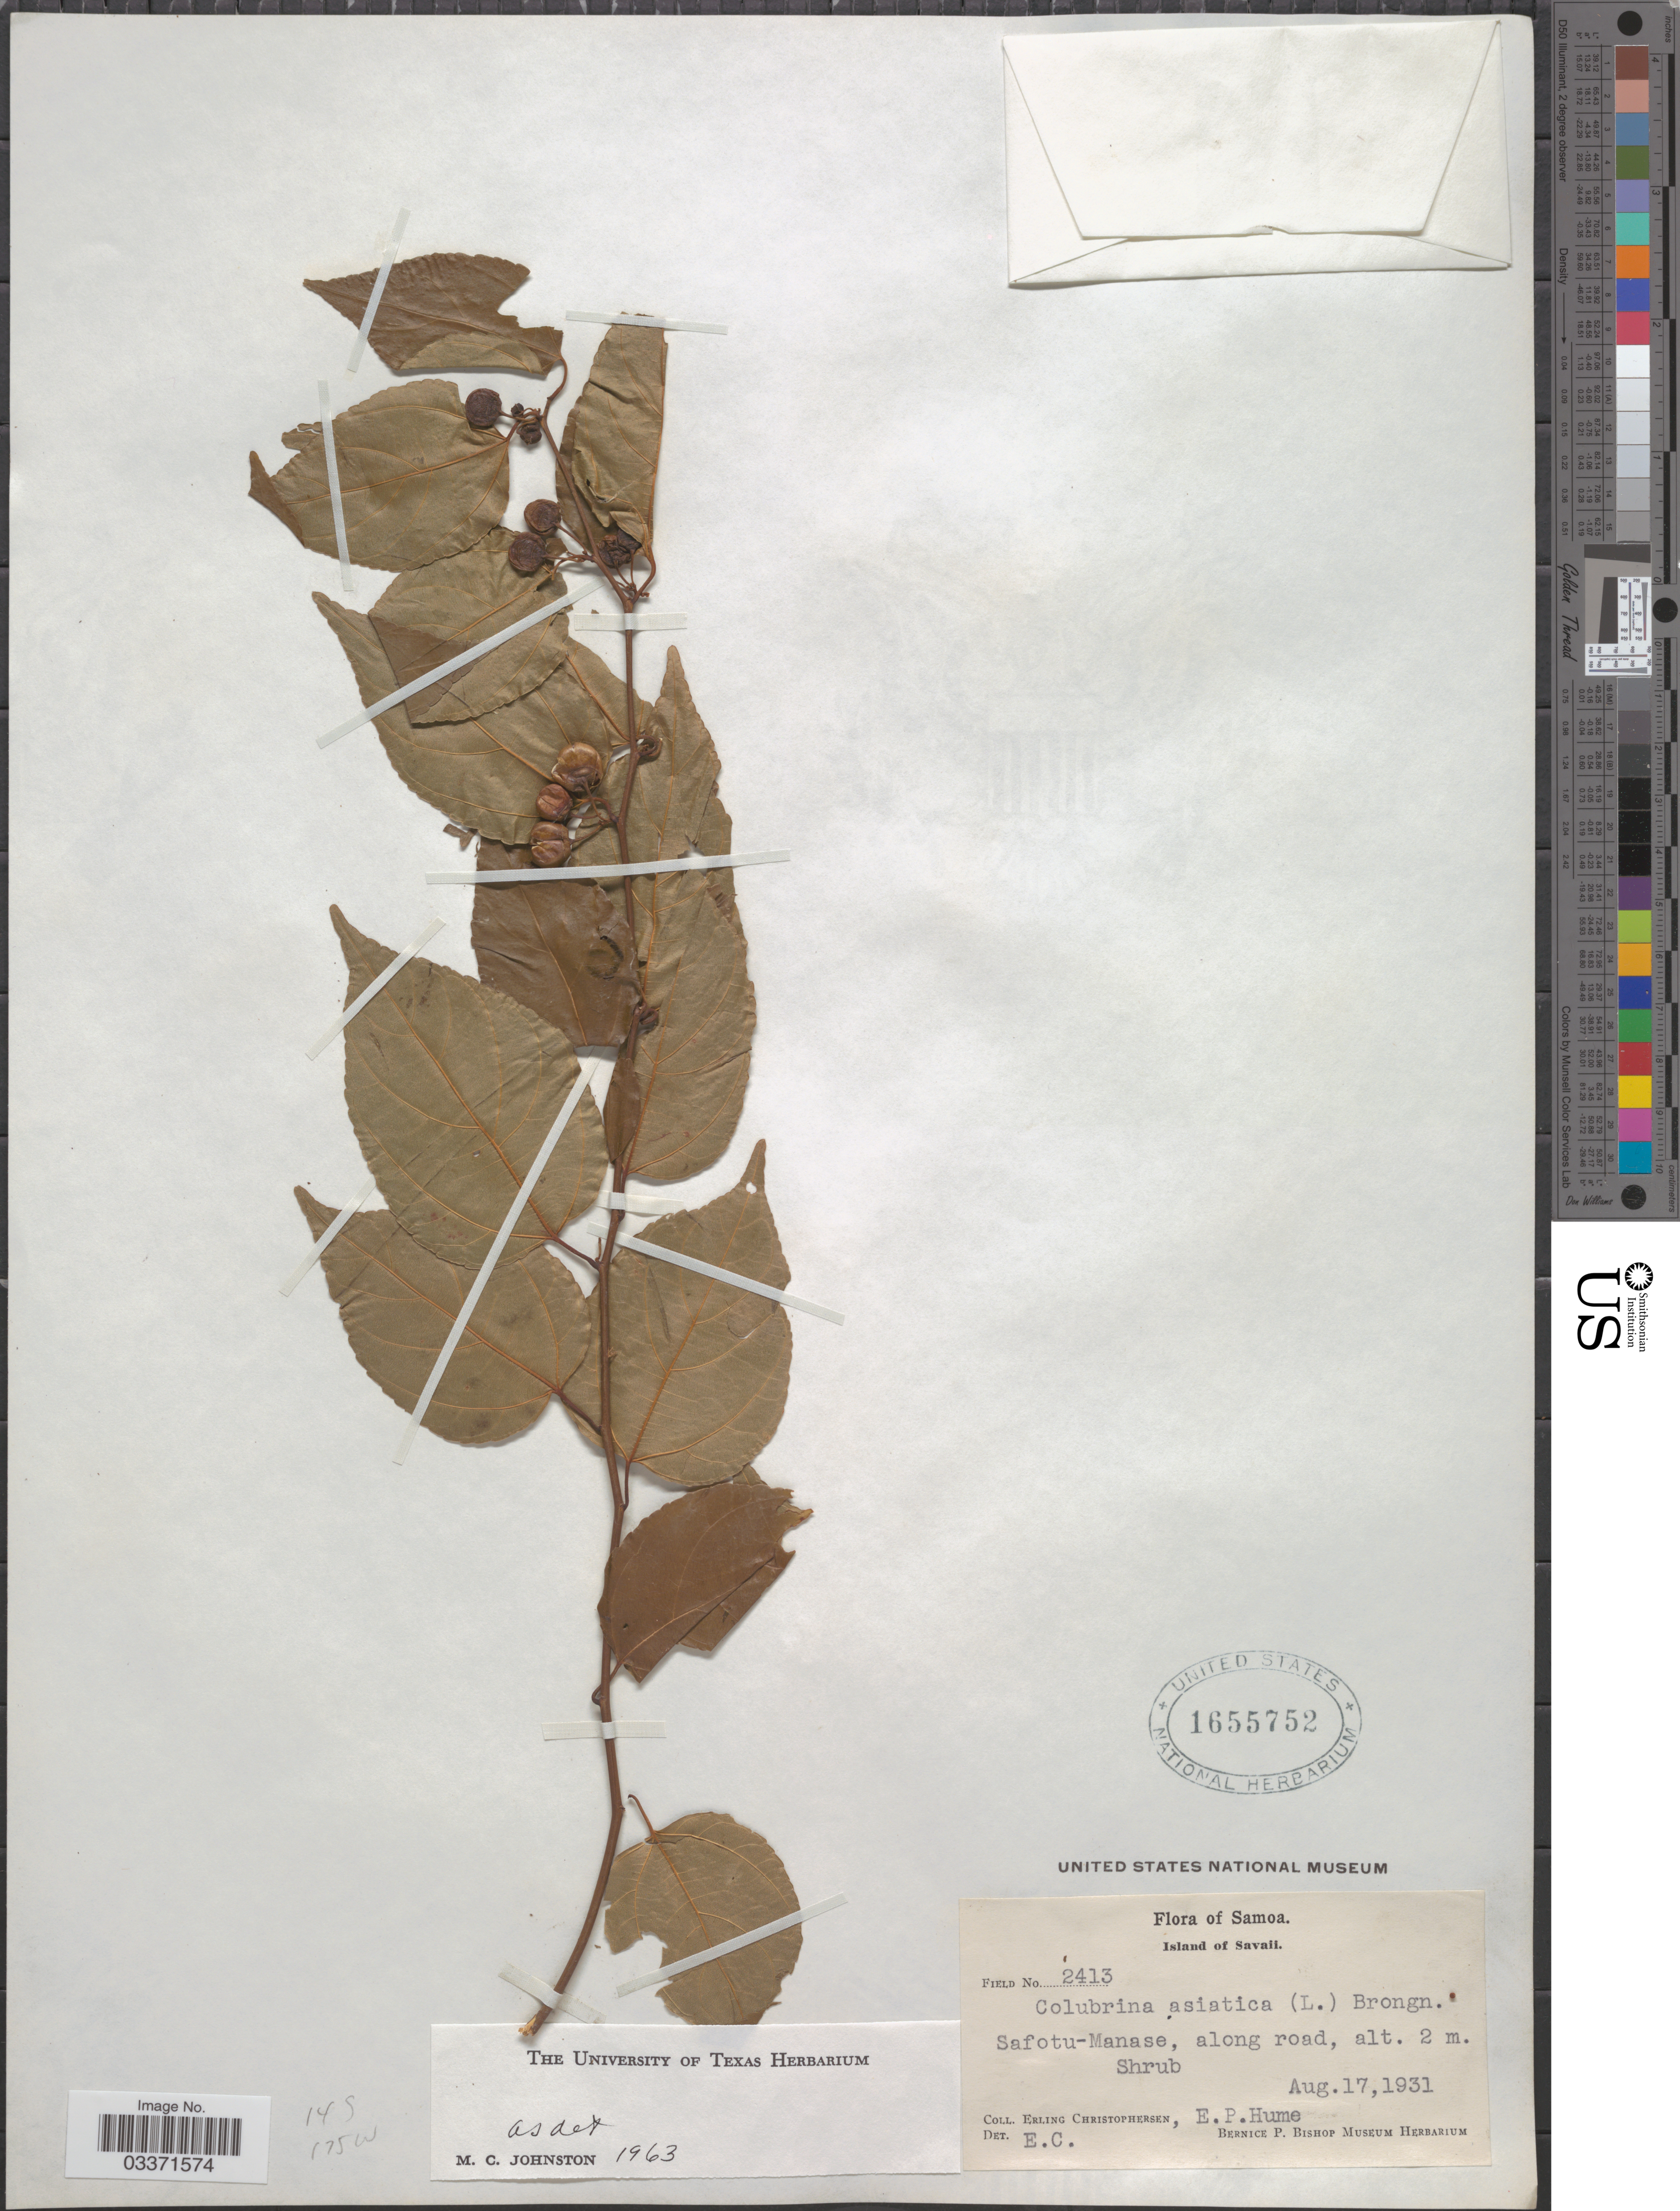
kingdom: Plantae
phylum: Tracheophyta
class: Magnoliopsida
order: Rosales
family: Rhamnaceae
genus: Colubrina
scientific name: Colubrina asiatica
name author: (L.) Brongn.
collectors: E. Christophersen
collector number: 2413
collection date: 1931-08-17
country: Samoa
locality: Samoa, Island of Savaii, Safotu-Manase, along road.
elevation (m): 2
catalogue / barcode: US 1655752